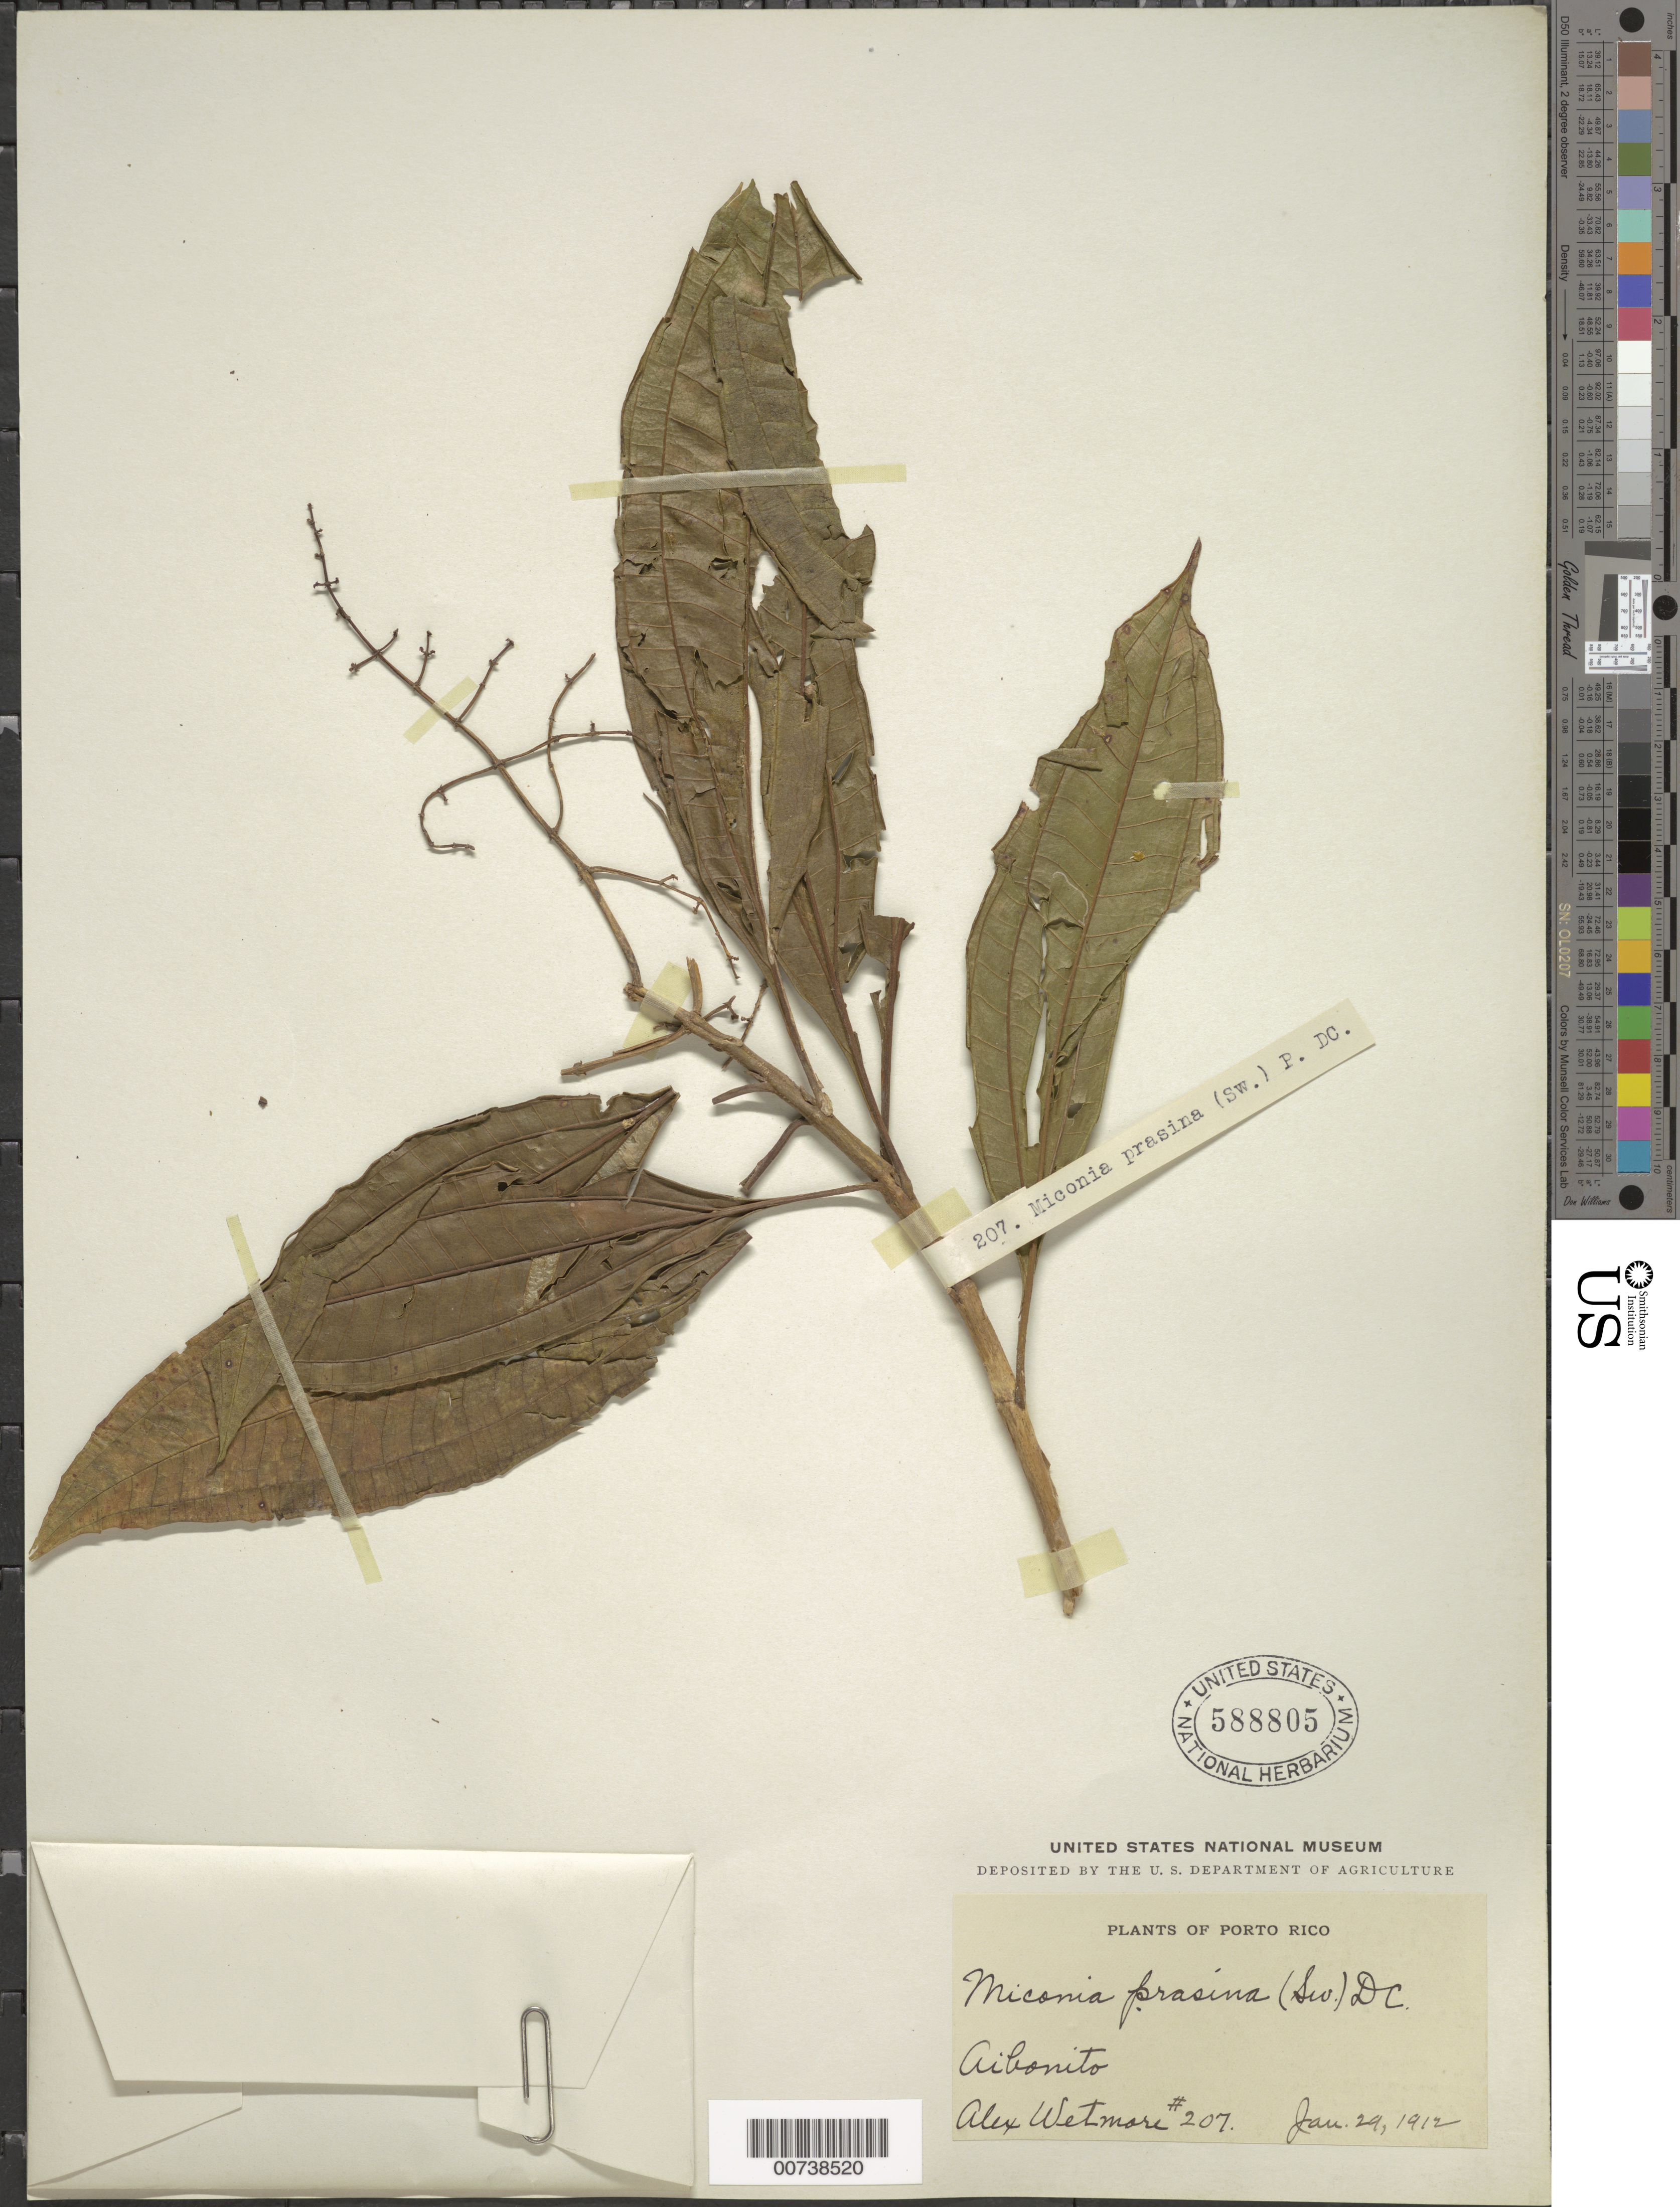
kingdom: Plantae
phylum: Tracheophyta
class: Magnoliopsida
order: Myrtales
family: Melastomataceae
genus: Miconia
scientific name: Miconia prasina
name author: (Sw.) DC.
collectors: A. Wetmore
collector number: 207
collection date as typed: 29 Jan 1912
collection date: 1912-01-29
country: Puerto Rico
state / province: Abonito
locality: Aibonito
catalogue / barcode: US 588805